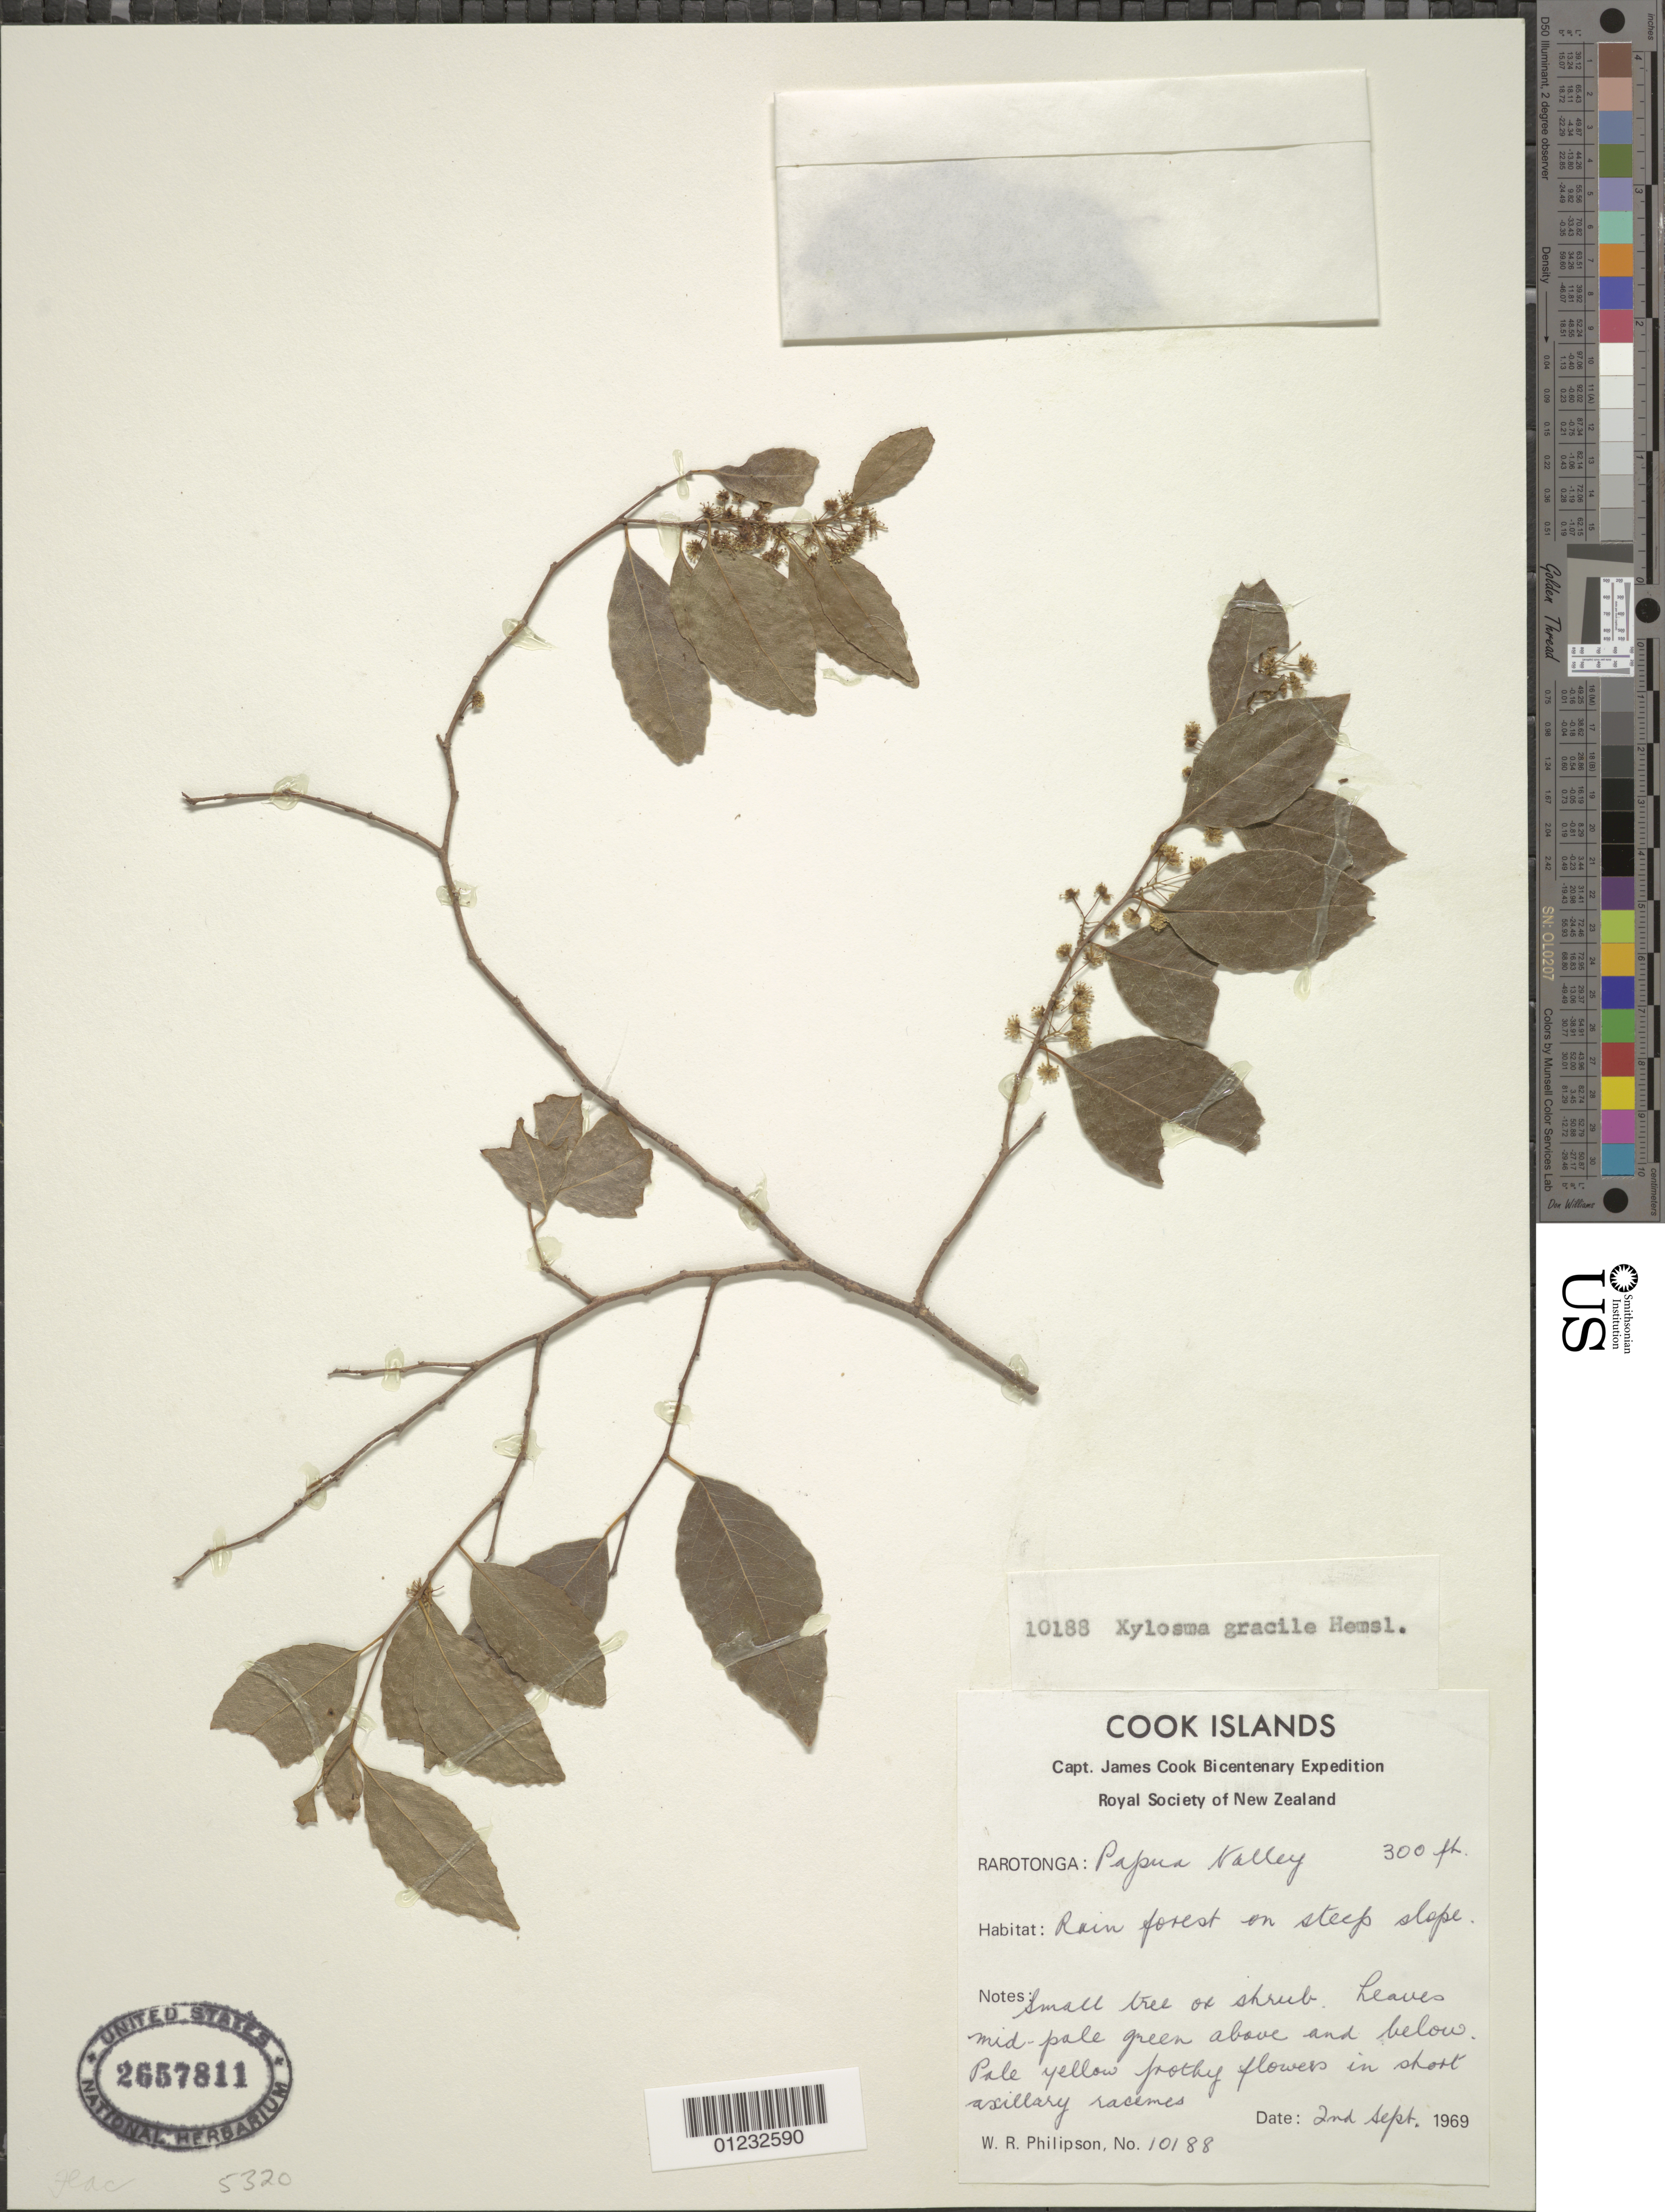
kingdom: Plantae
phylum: Tracheophyta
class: Magnoliopsida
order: Malpighiales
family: Salicaceae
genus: Xylosma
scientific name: Xylosma suaveolens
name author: G. Forst.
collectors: W. R. Philipson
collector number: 10188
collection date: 1969-09-02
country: Cook Islands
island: Rarotonga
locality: Papua valley.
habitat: Rain forest.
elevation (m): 91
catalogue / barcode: US 2657811